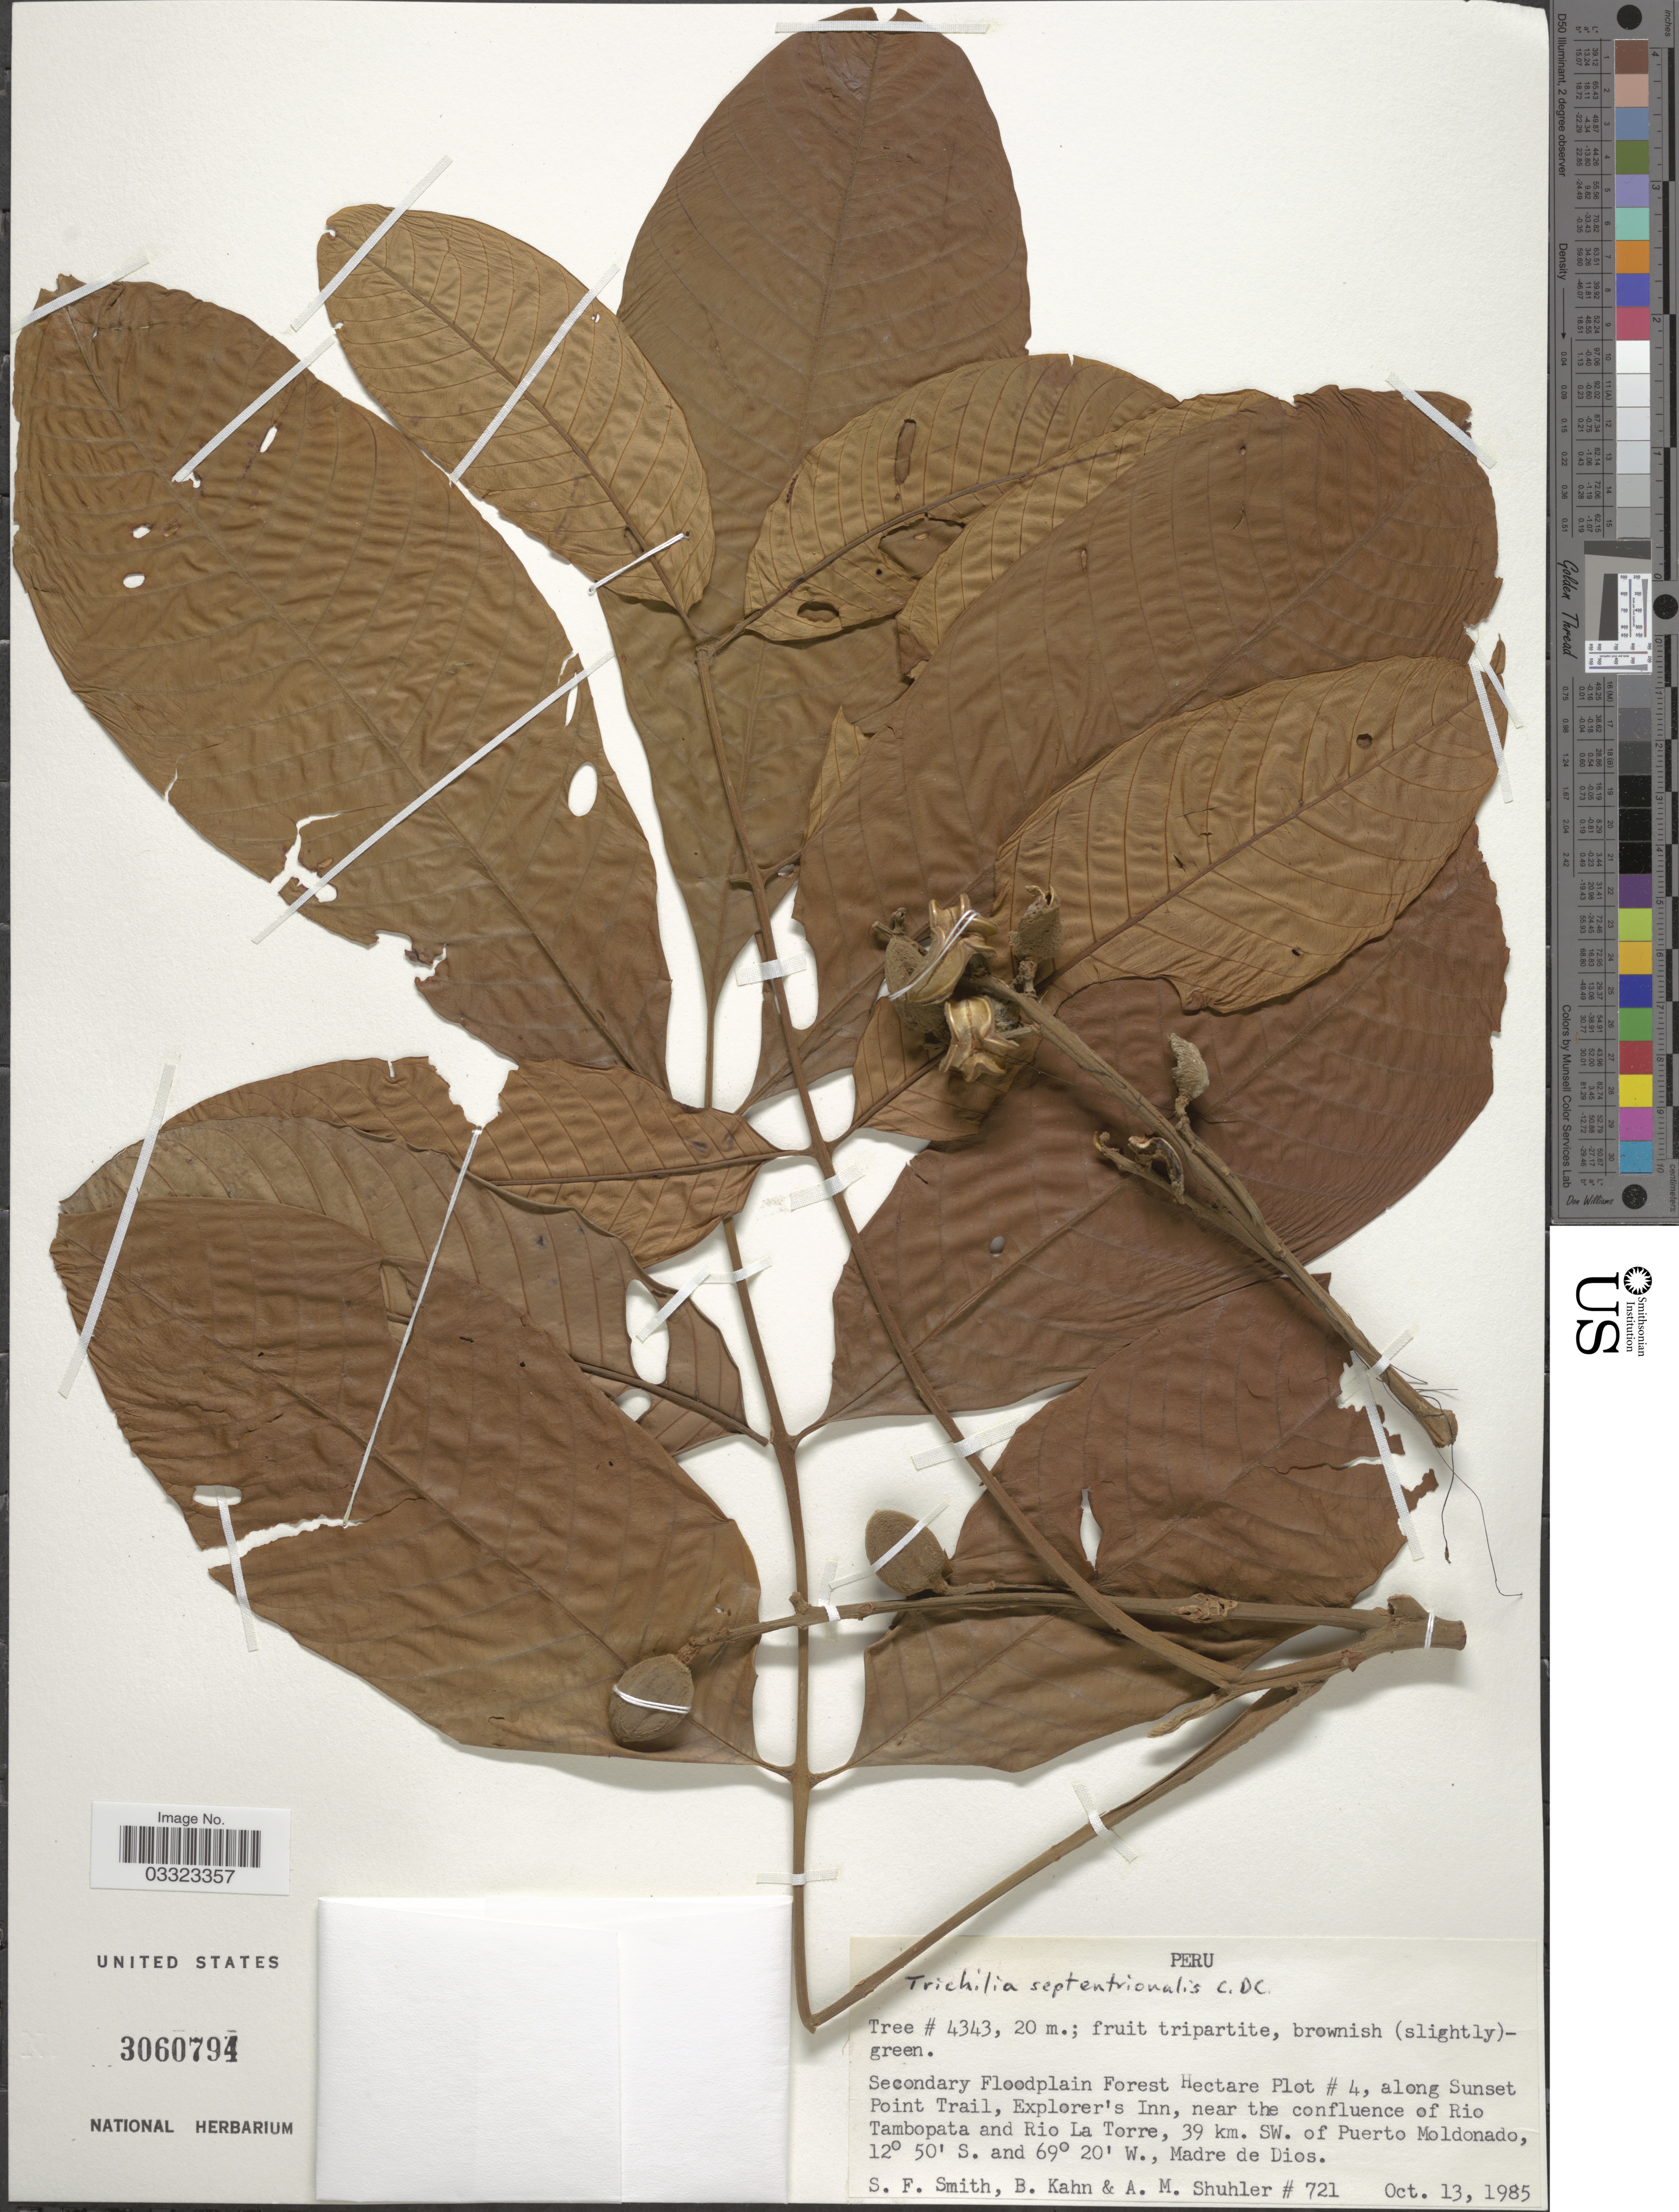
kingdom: Plantae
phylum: Tracheophyta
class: Magnoliopsida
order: Sapindales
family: Meliaceae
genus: Trichilia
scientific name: Trichilia septentrionalis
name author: C. DC.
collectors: S.F. Smith, B. Kahn & A. Shuhler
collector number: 721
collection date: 1985-10-13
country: Peru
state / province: Madre de Dios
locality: Secondary Floodplain Forest Hectare Plot #4, along Sunset Point Trail, Explorer's Inn, near the confluence of Rio Tambopata and Rio La Torre, 39 km. SW. of Puerto Moldonado.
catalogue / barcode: US 3060794